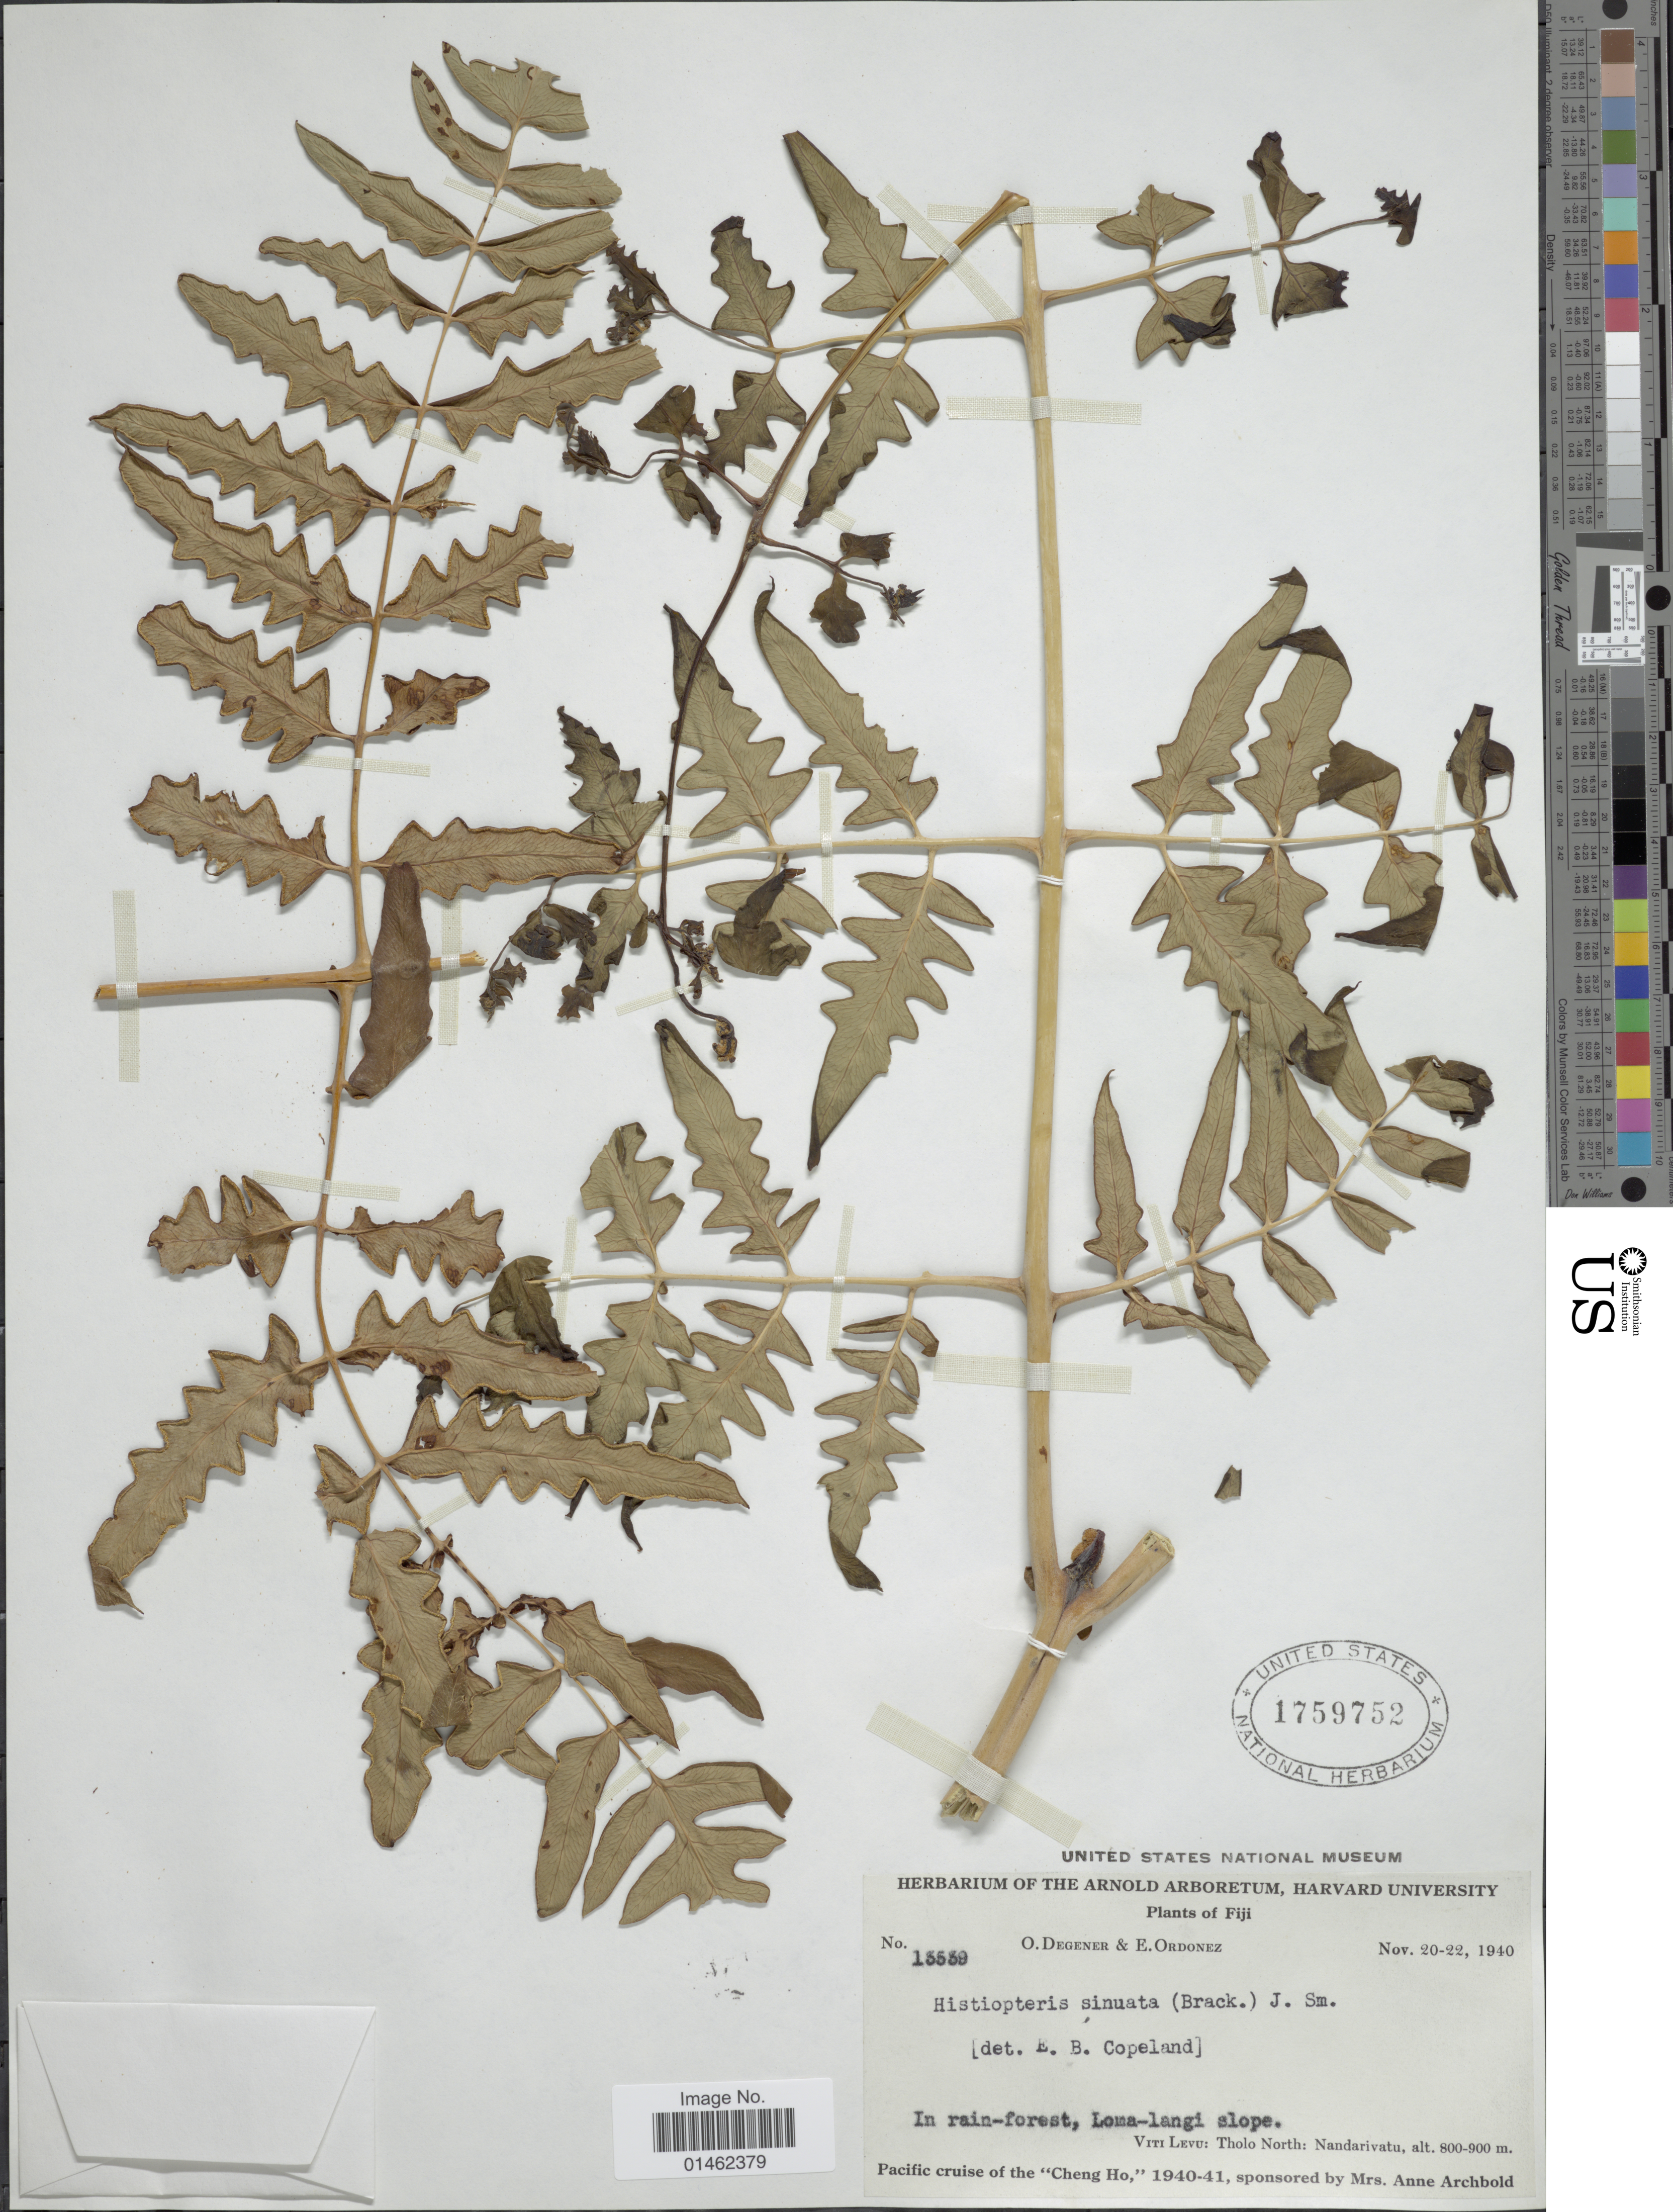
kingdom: Plantae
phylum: Tracheophyta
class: Polypodiopsida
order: Polypodiales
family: Dennstaedtiaceae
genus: Histiopteris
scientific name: Histiopteris sinuata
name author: (Brack.) Small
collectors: O. Degener & E. Ordonez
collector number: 13539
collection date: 1940-11-20/1940-11-22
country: Fiji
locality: In rain-forest, Loma-langi slope, Viti Levu: Tholo North: Nandarivatu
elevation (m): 800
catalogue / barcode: US 1759752